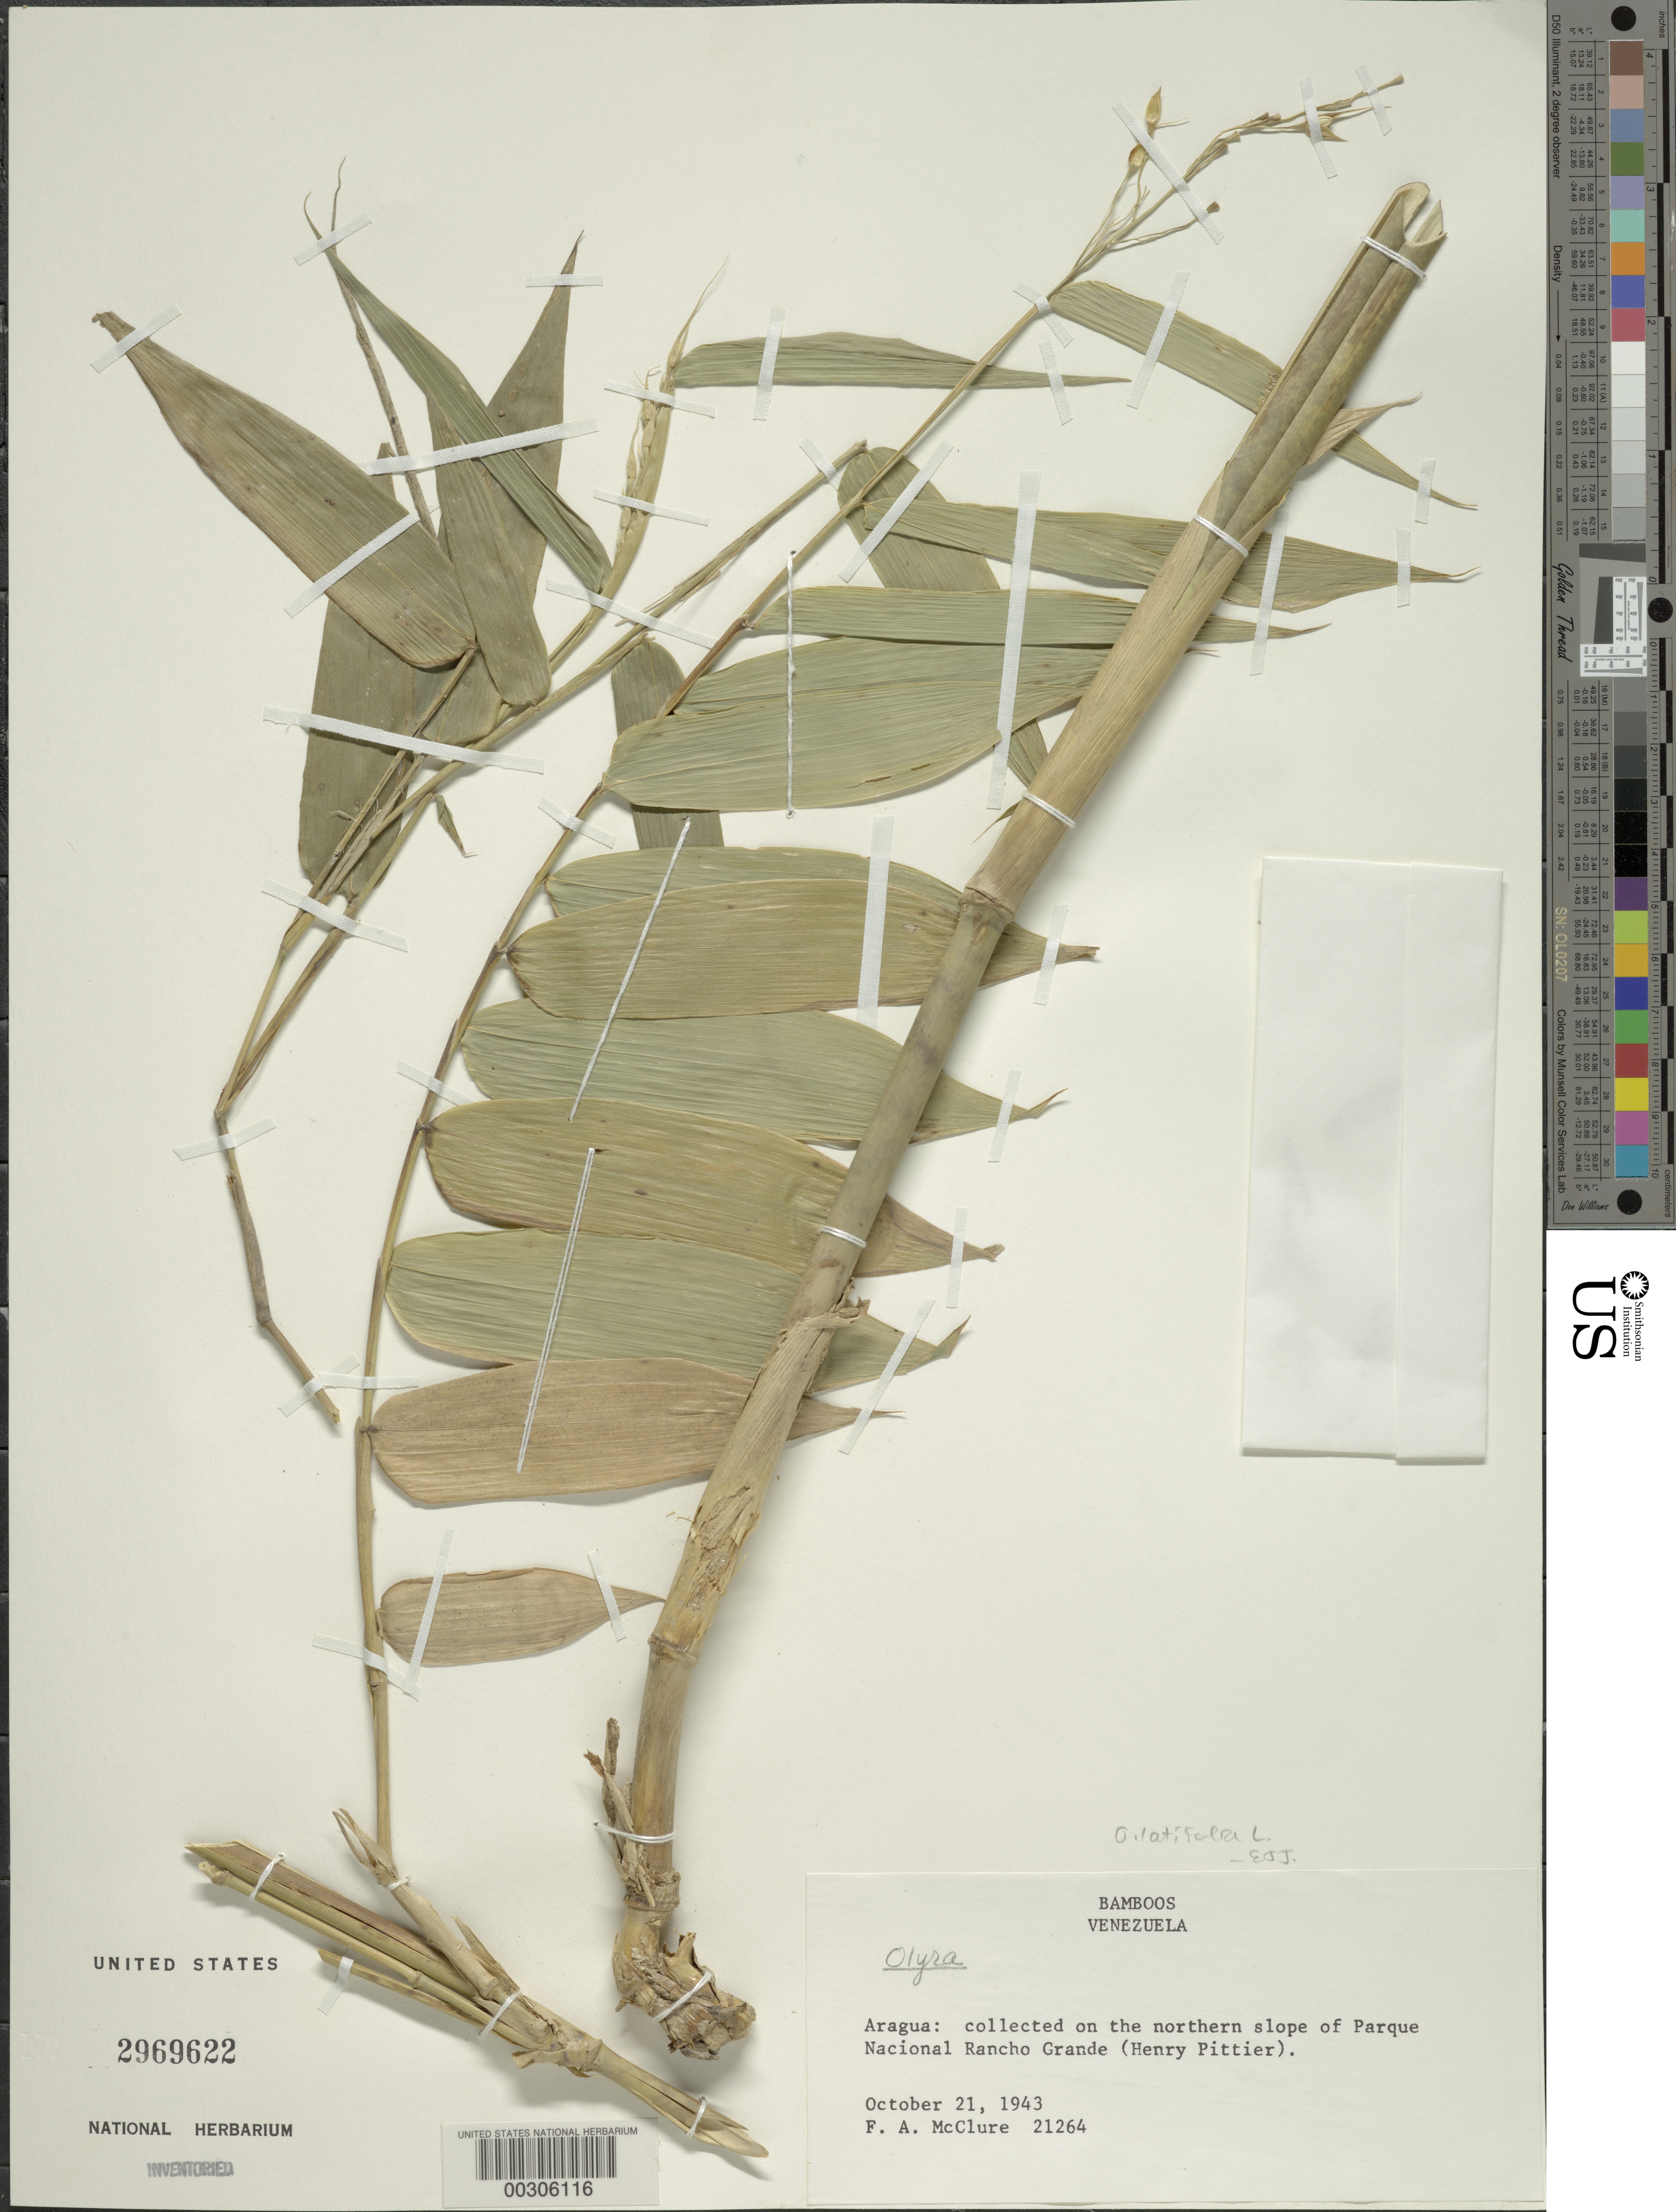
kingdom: Plantae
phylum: Tracheophyta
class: Liliopsida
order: Poales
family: Poaceae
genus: Olyra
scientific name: Olyra latifolia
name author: L.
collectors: F. A. McClure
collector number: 21264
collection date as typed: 21 Oct 1943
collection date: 1943-10-21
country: Venezuela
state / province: Aragua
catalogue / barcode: US 2969622